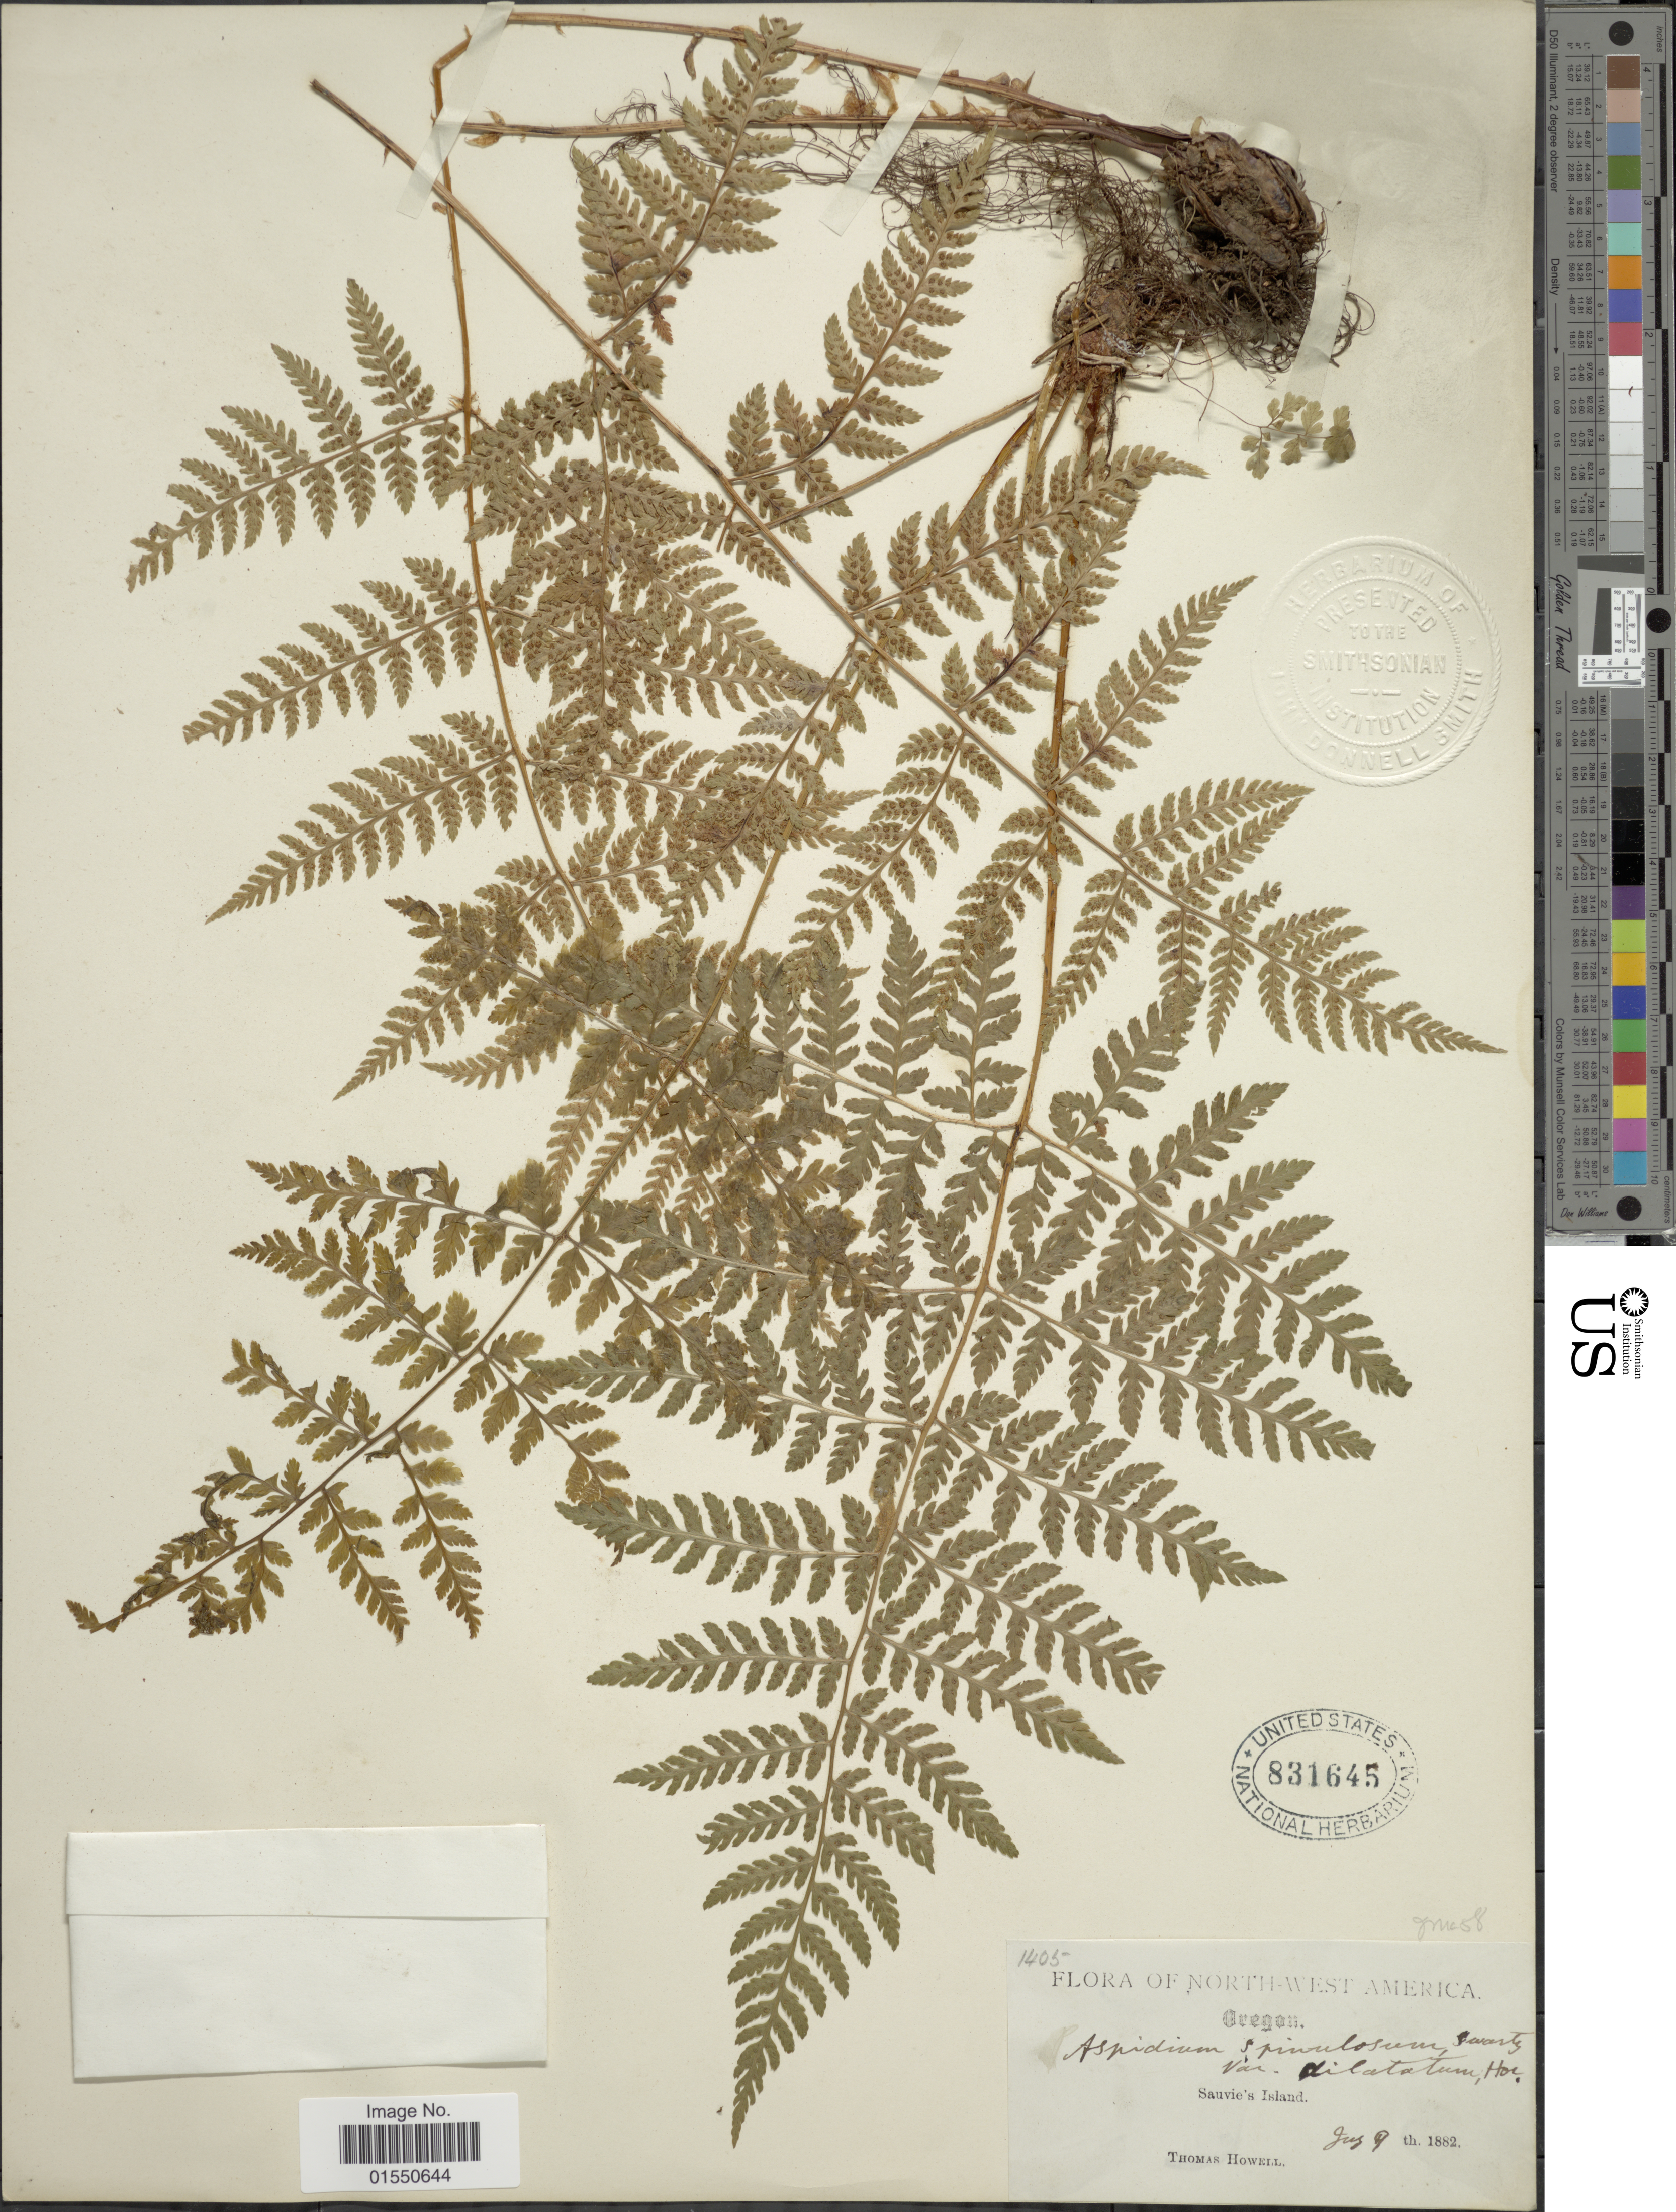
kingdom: Plantae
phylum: Tracheophyta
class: Polypodiopsida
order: Polypodiales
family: Dryopteridaceae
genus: Dryopteris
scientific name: Dryopteris expansa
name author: (C. Presl) Fraser-Jenk. & Jermy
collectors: T. Howell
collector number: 1405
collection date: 1882-06-09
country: United States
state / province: Oregon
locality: Saivie's Island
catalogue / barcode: US 831645